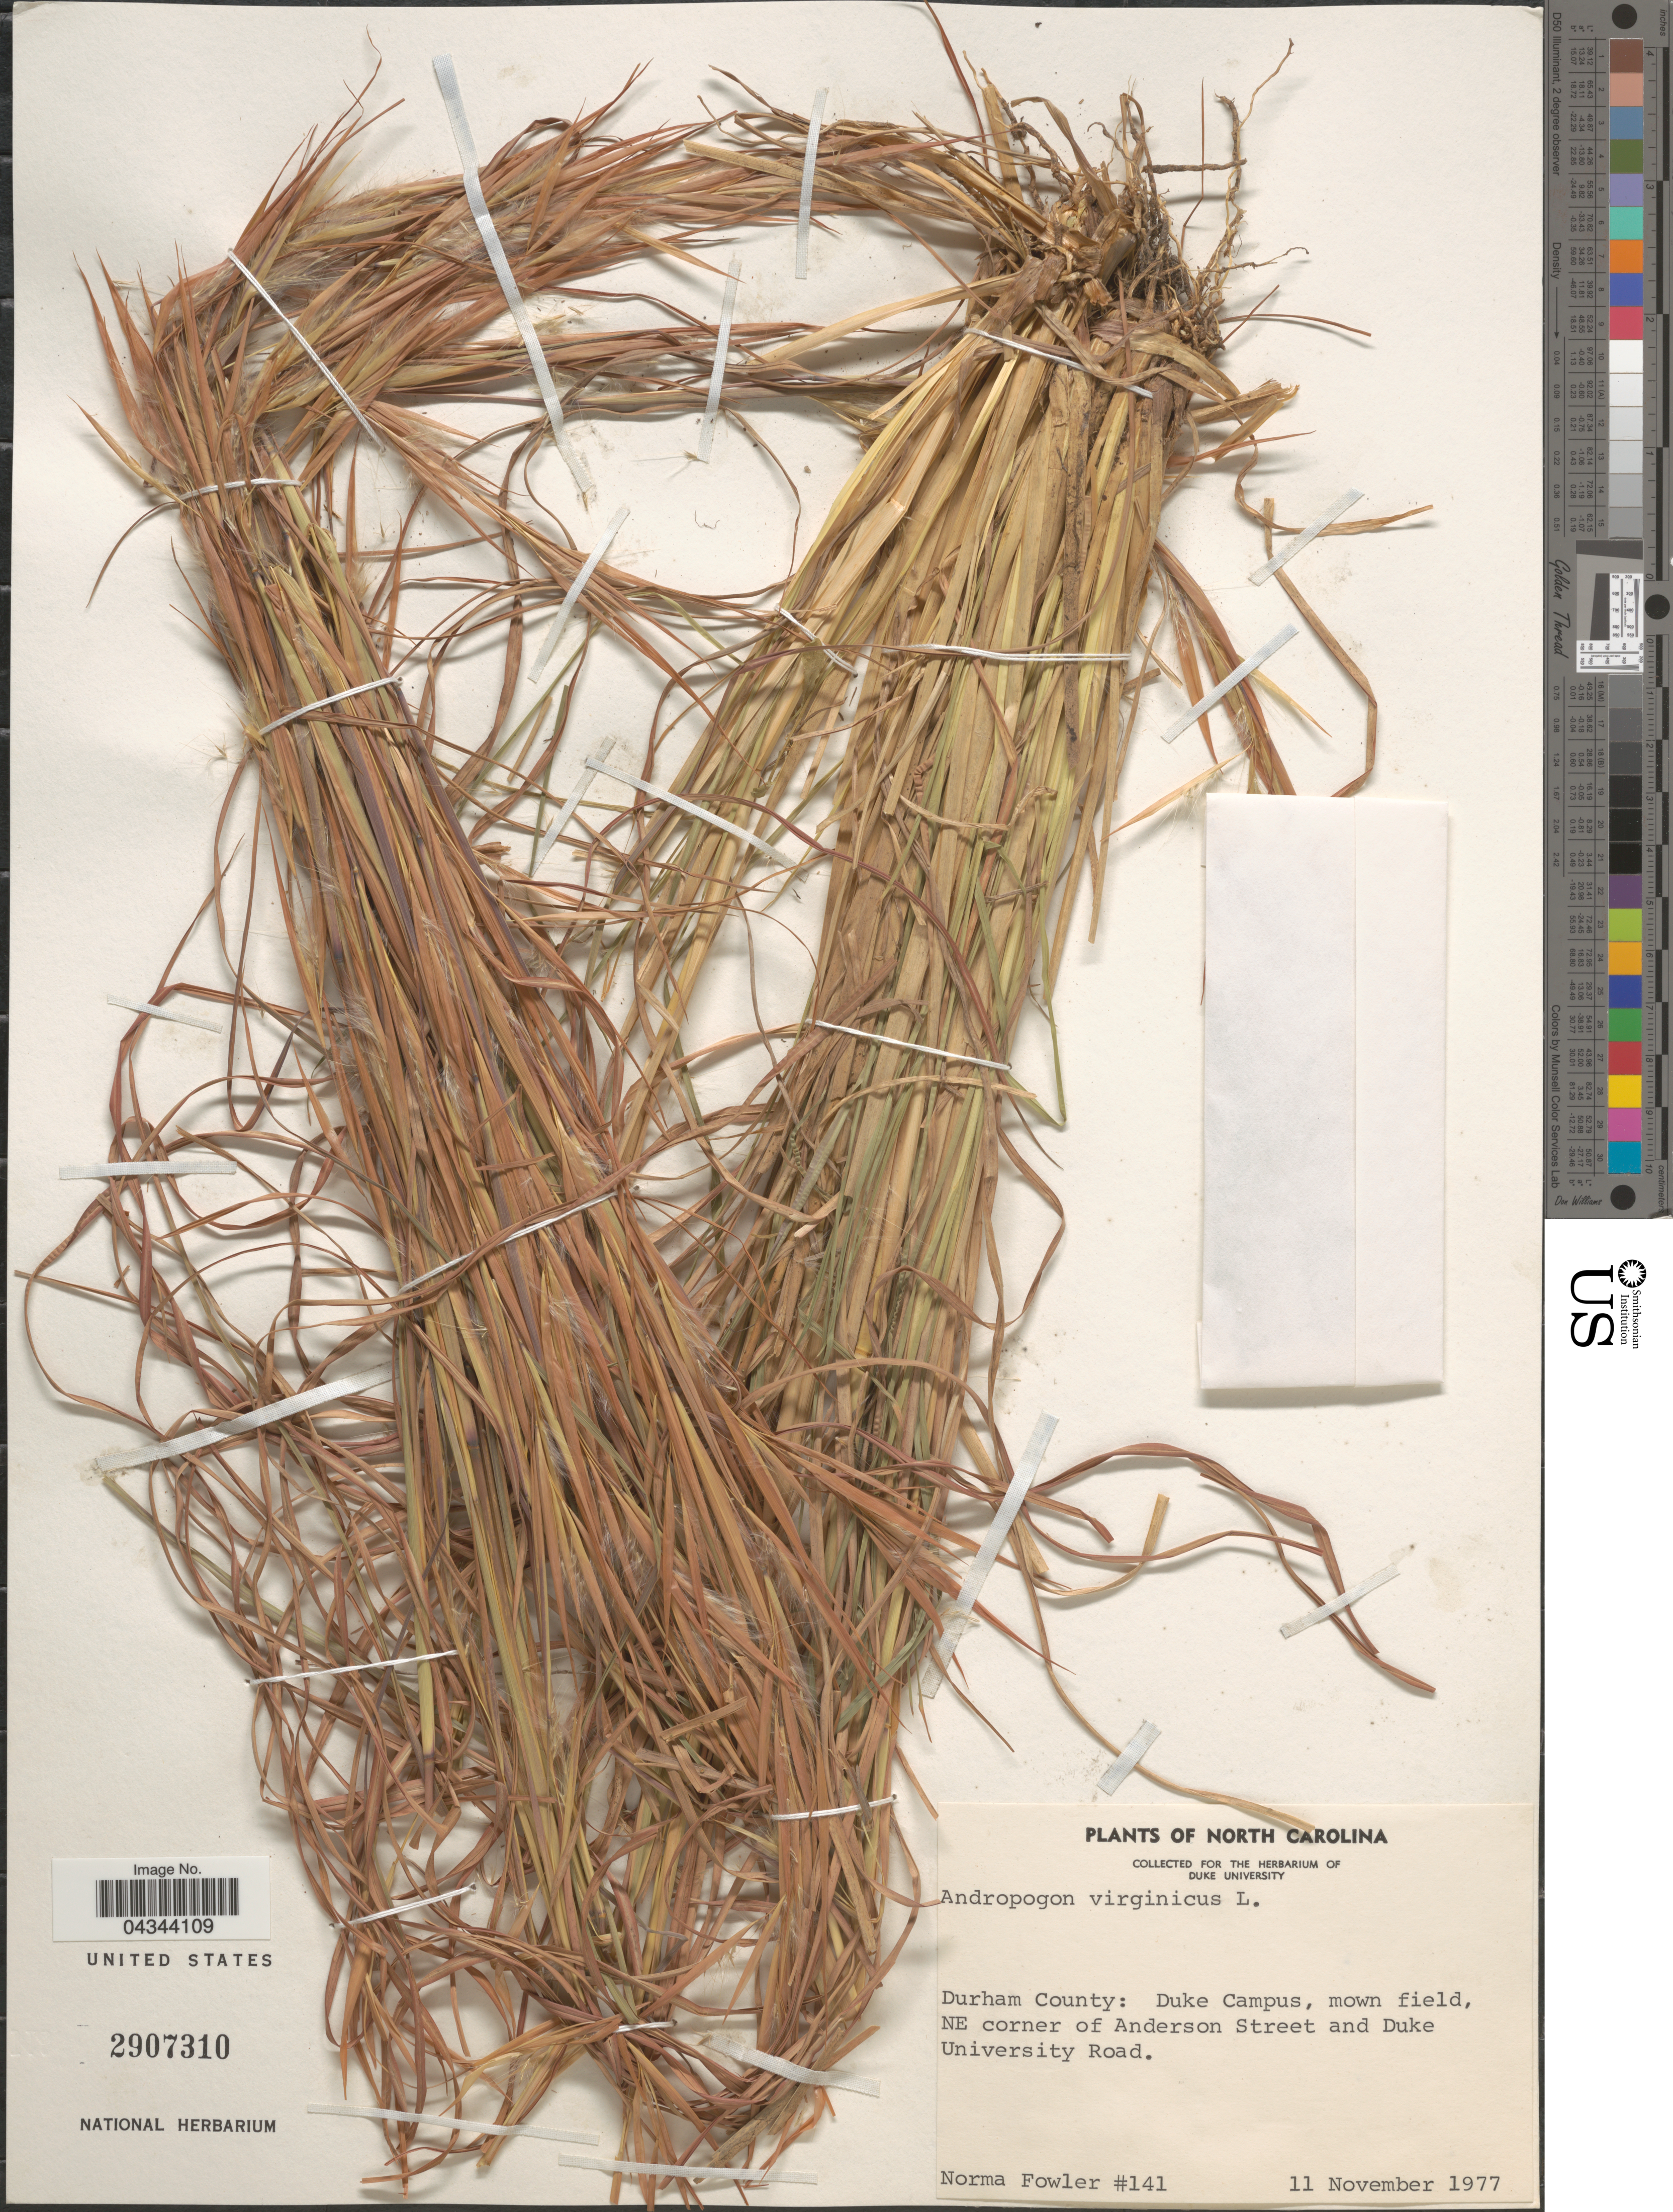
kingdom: Plantae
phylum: Tracheophyta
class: Liliopsida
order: Poales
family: Poaceae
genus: Andropogon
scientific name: Andropogon virginicus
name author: L.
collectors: N. Fowler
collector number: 141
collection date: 1977-11-11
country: United States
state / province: North Carolina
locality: Durham County: Duke Campus, mown field, NE corner of Anderson Street and Duke University Road.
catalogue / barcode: US 2907310